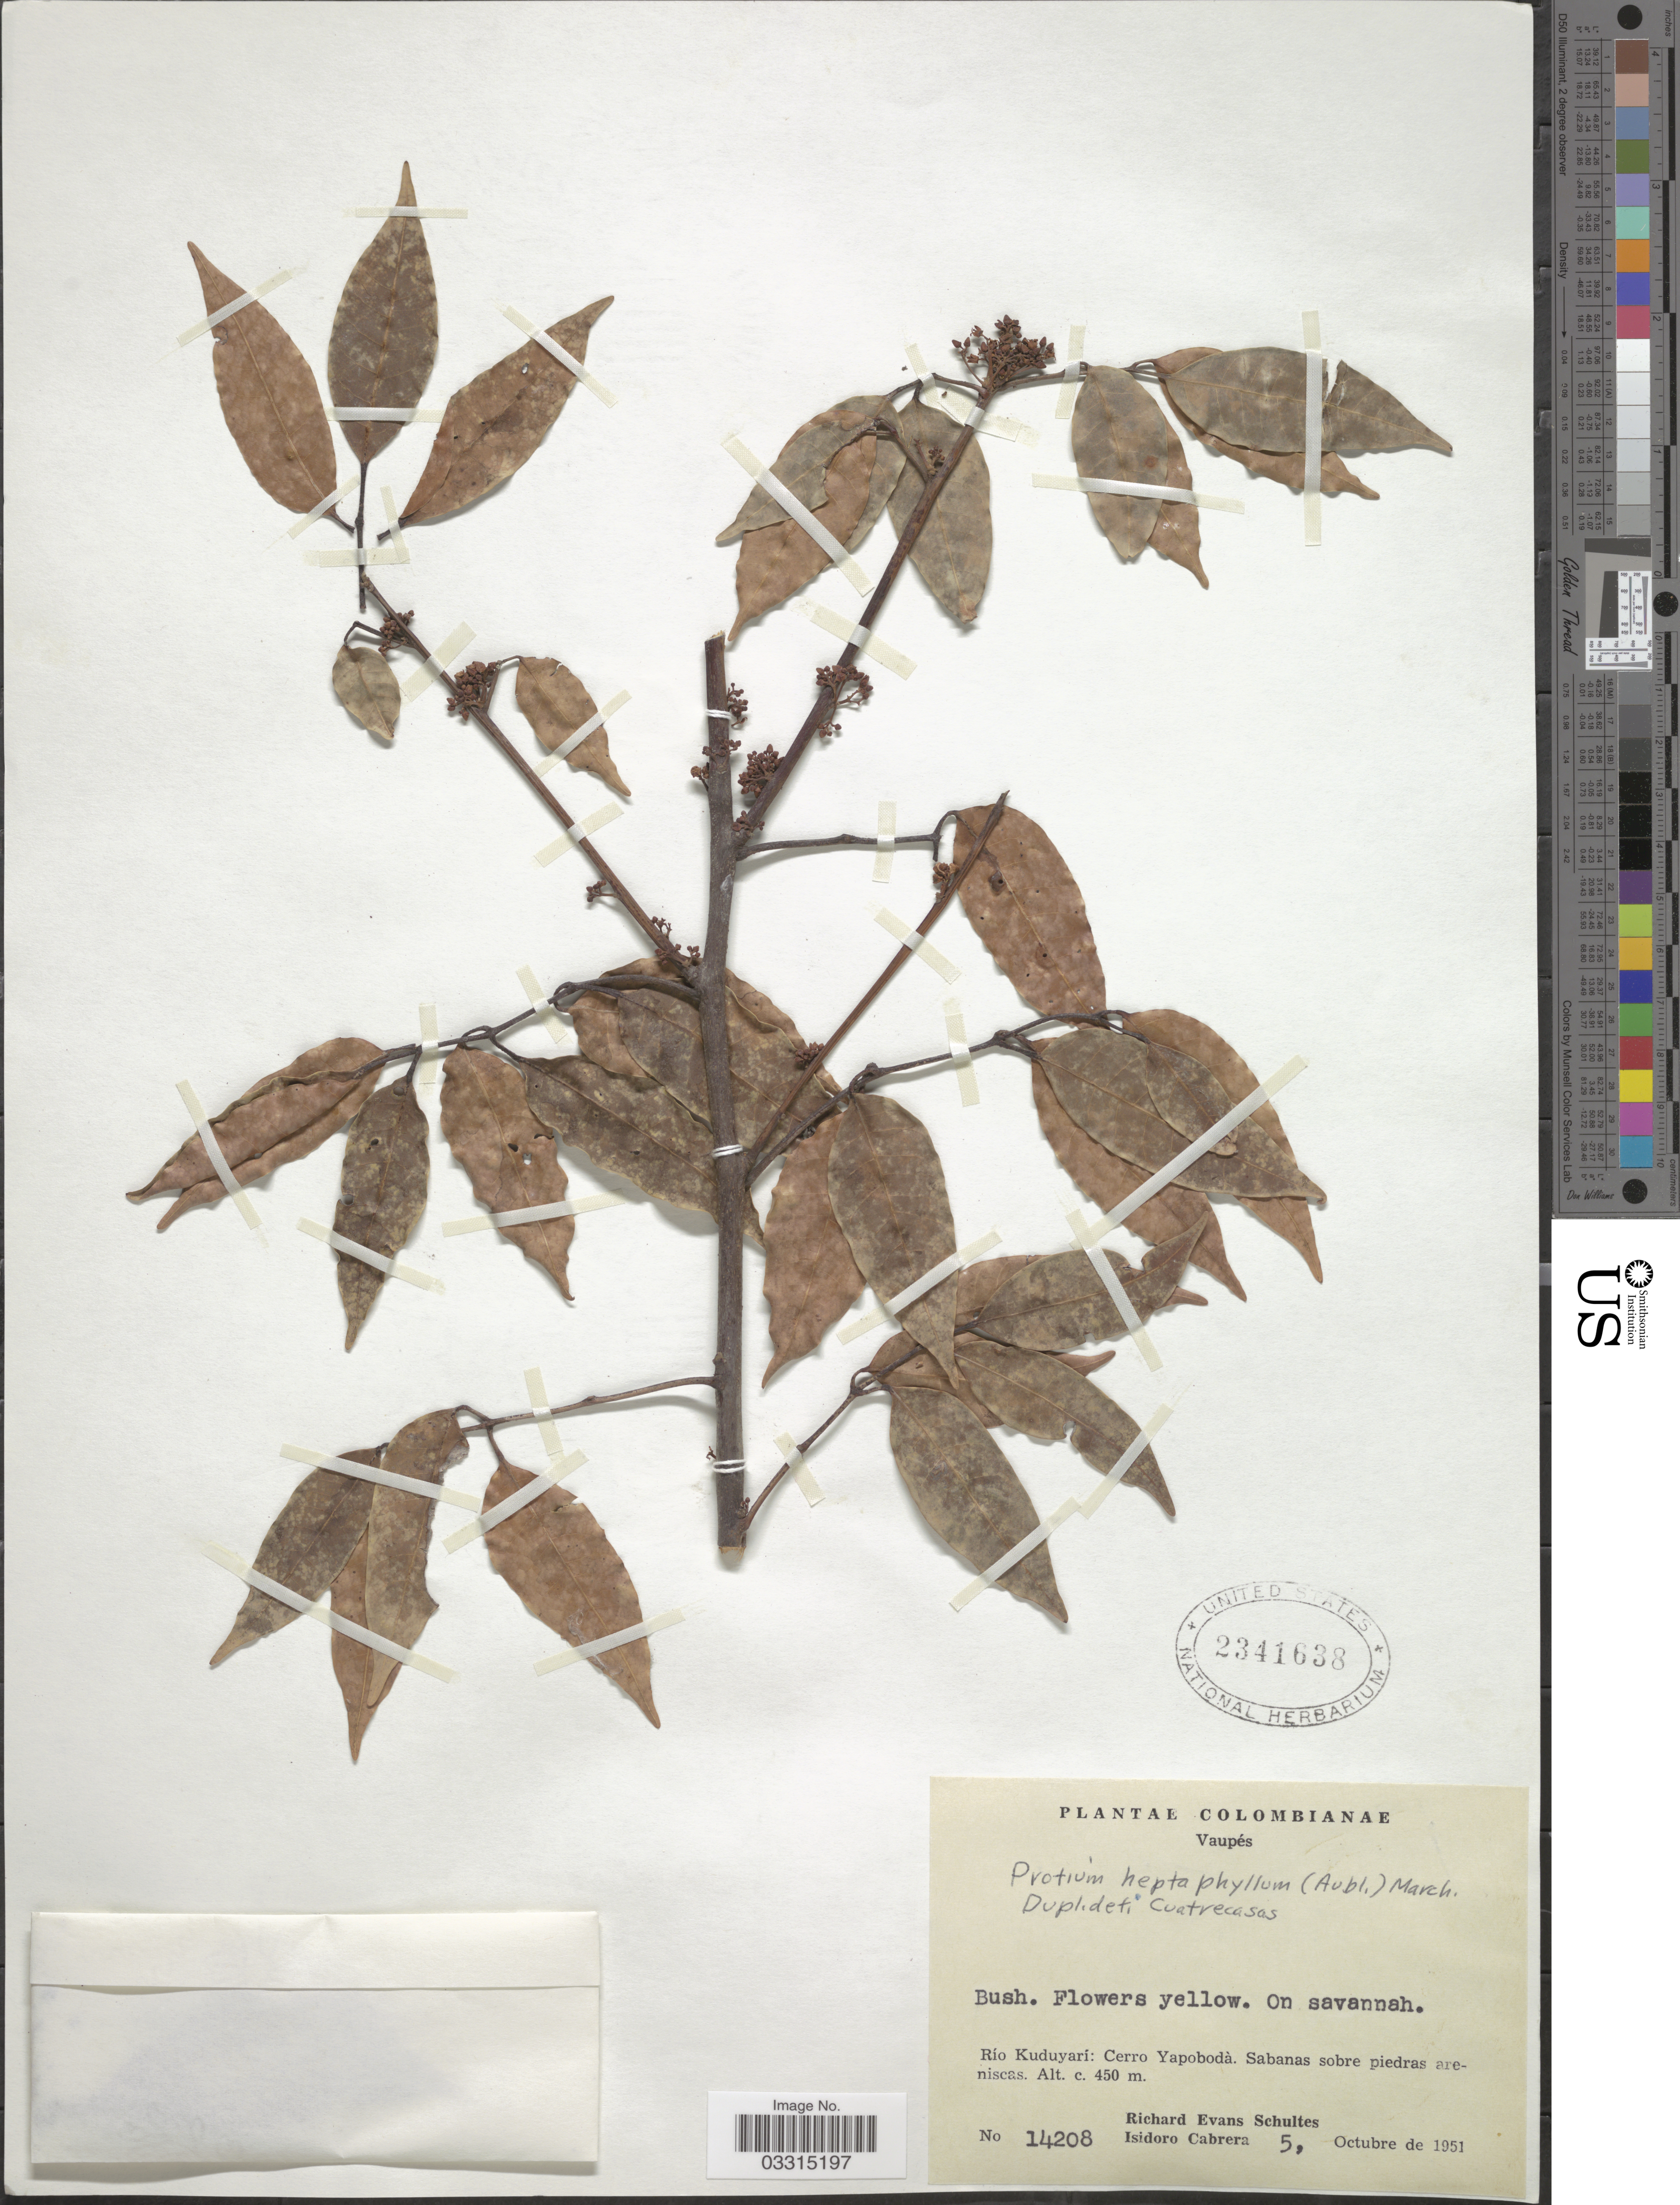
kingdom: Plantae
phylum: Tracheophyta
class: Magnoliopsida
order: Sapindales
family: Burseraceae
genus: Protium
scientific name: Protium heptaphyllum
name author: (Aubl.) Marchand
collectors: R. E. Schultes & I. Cabrera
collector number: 14208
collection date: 1951-10-05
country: Colombia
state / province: Vaupés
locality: Río Kuduyarí: Cerro Yapobodá.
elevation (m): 450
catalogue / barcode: US 2341638